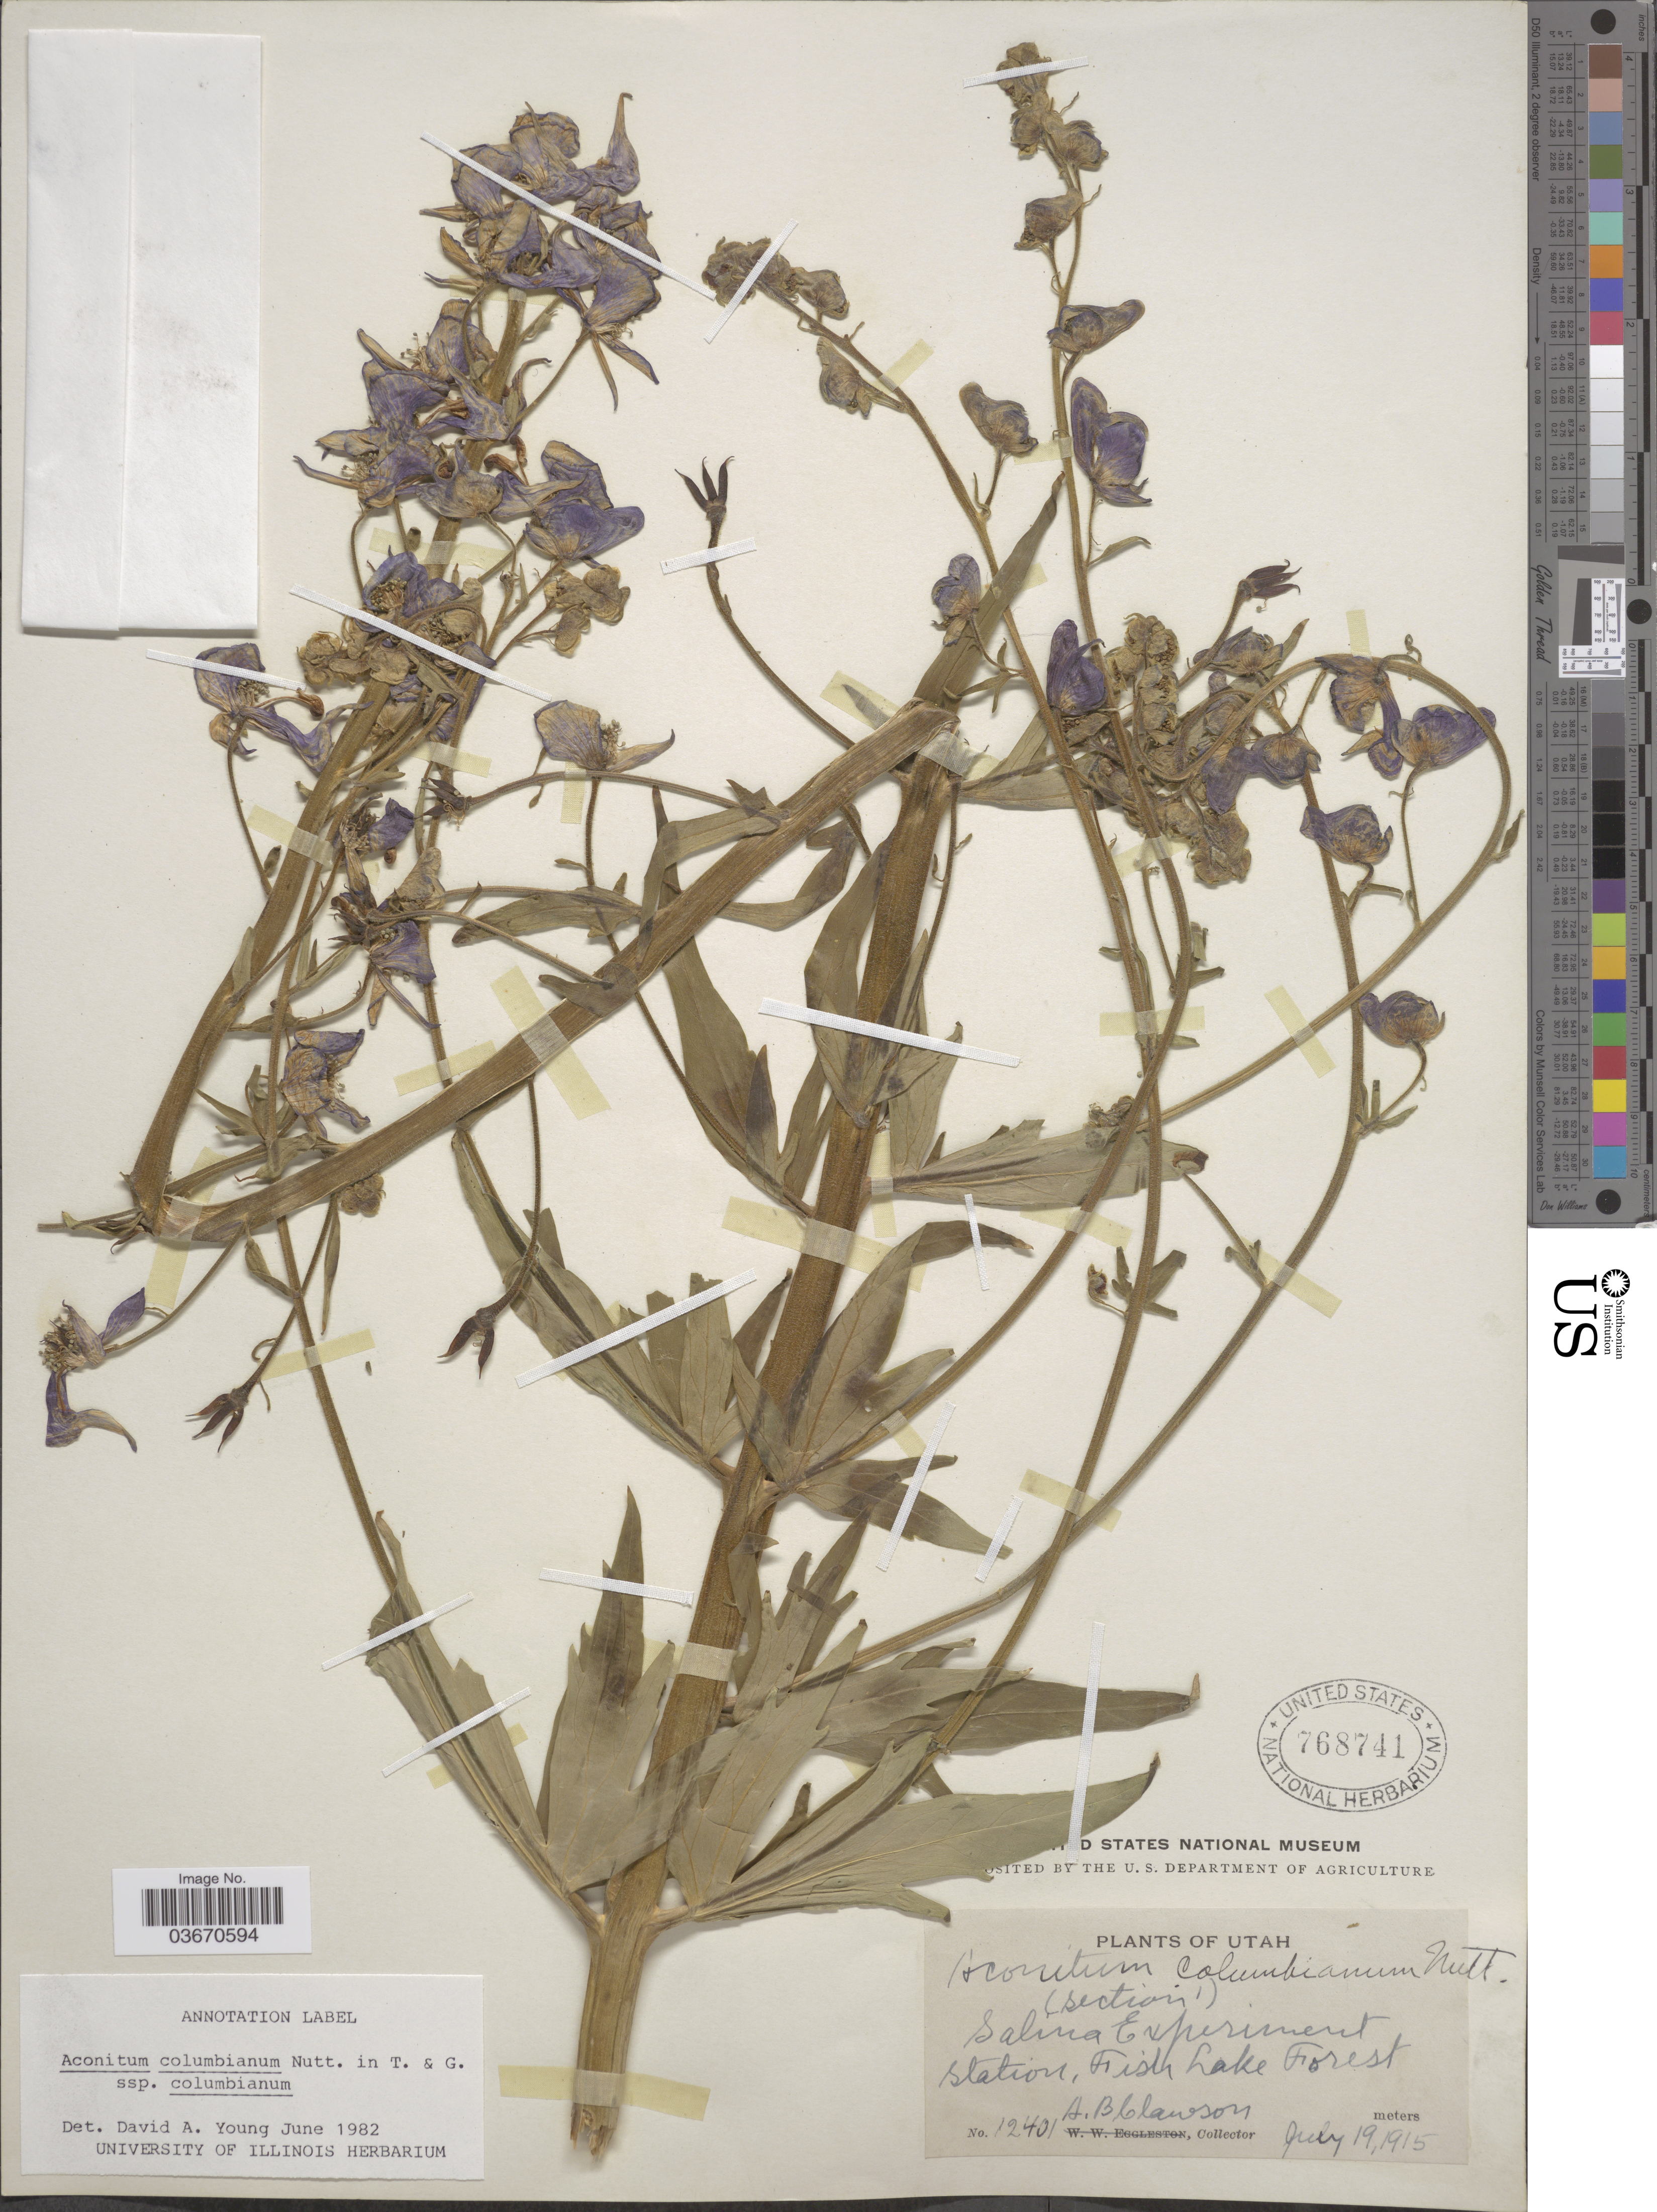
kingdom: Plantae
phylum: Tracheophyta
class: Magnoliopsida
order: Ranunculales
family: Ranunculaceae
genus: Aconitum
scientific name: Aconitum columbianum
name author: Nutt.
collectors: A. Clawson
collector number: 12401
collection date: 1915-07-19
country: United States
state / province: Utah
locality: (Section 1). Salina Experiment Station, Fish Lake Forest.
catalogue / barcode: US 768741